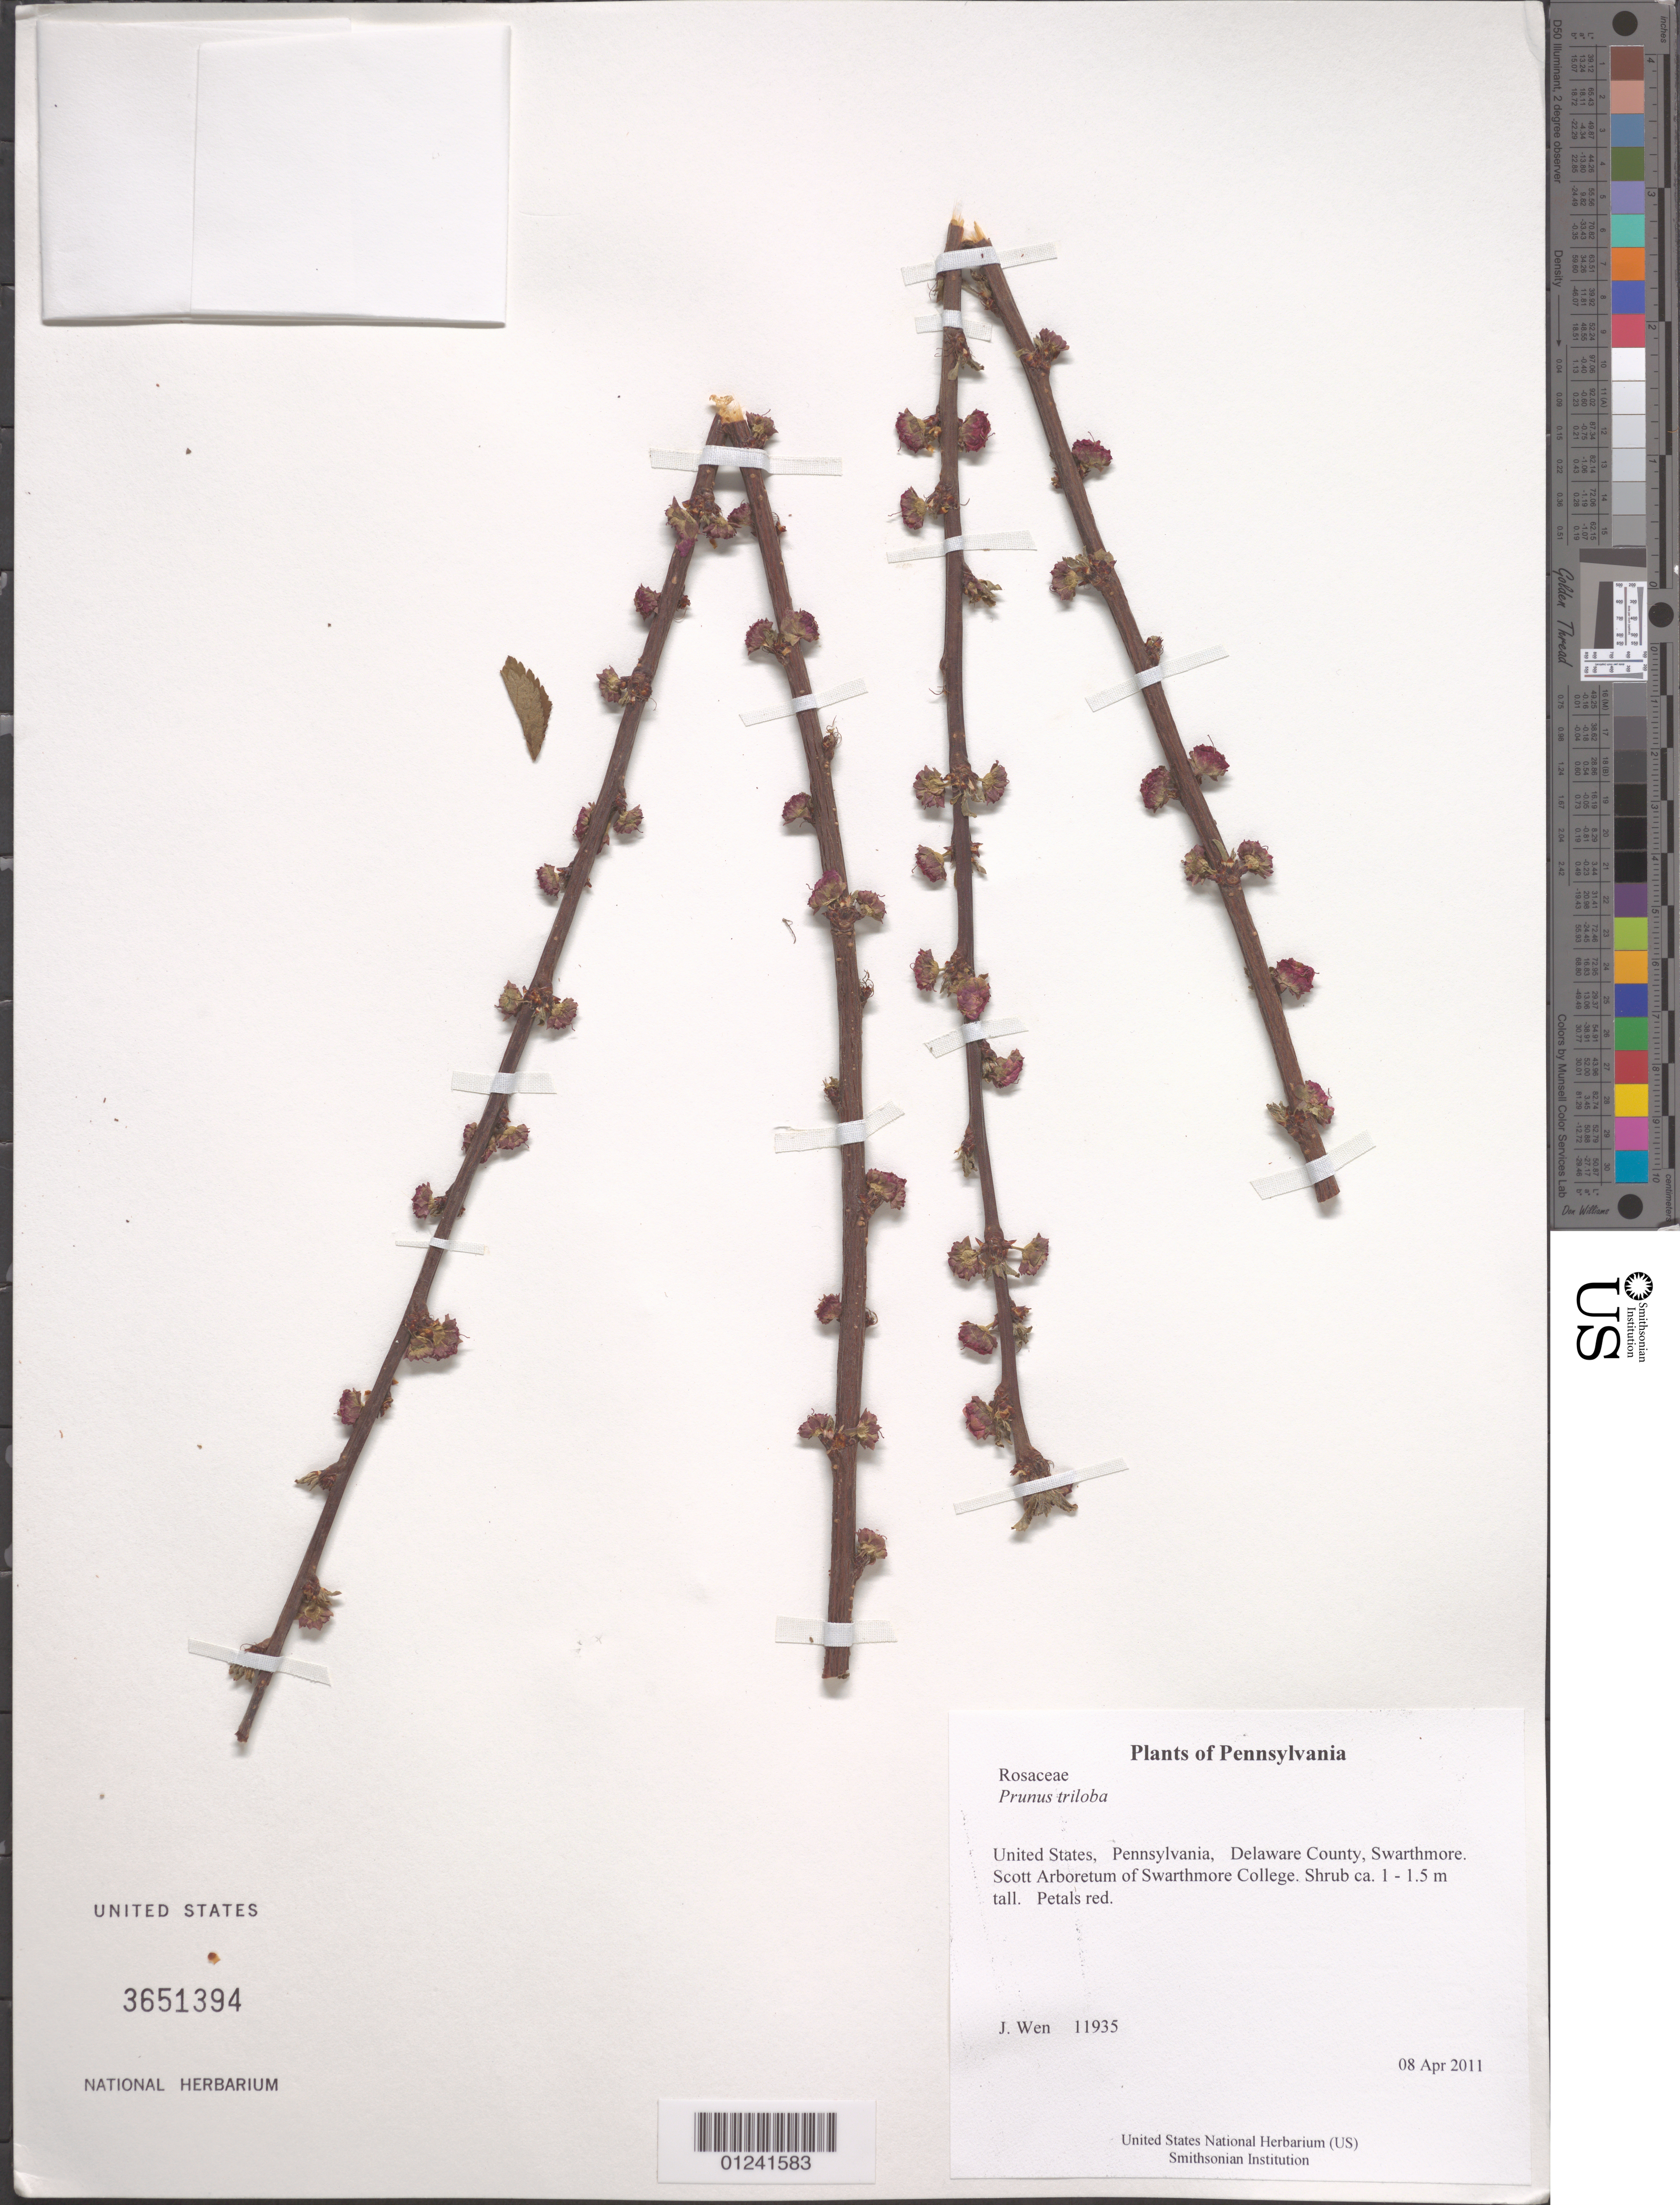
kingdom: Plantae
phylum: Tracheophyta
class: Magnoliopsida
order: Rosales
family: Rosaceae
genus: Prunus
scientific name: Prunus triloba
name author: Lindl.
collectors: J. Wen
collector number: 11935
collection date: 2011-04-08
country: United States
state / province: Pennsylvania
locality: Delaware County, Swarthmore. Scott Arboretum of Swarthmore College.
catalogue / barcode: US 3651394